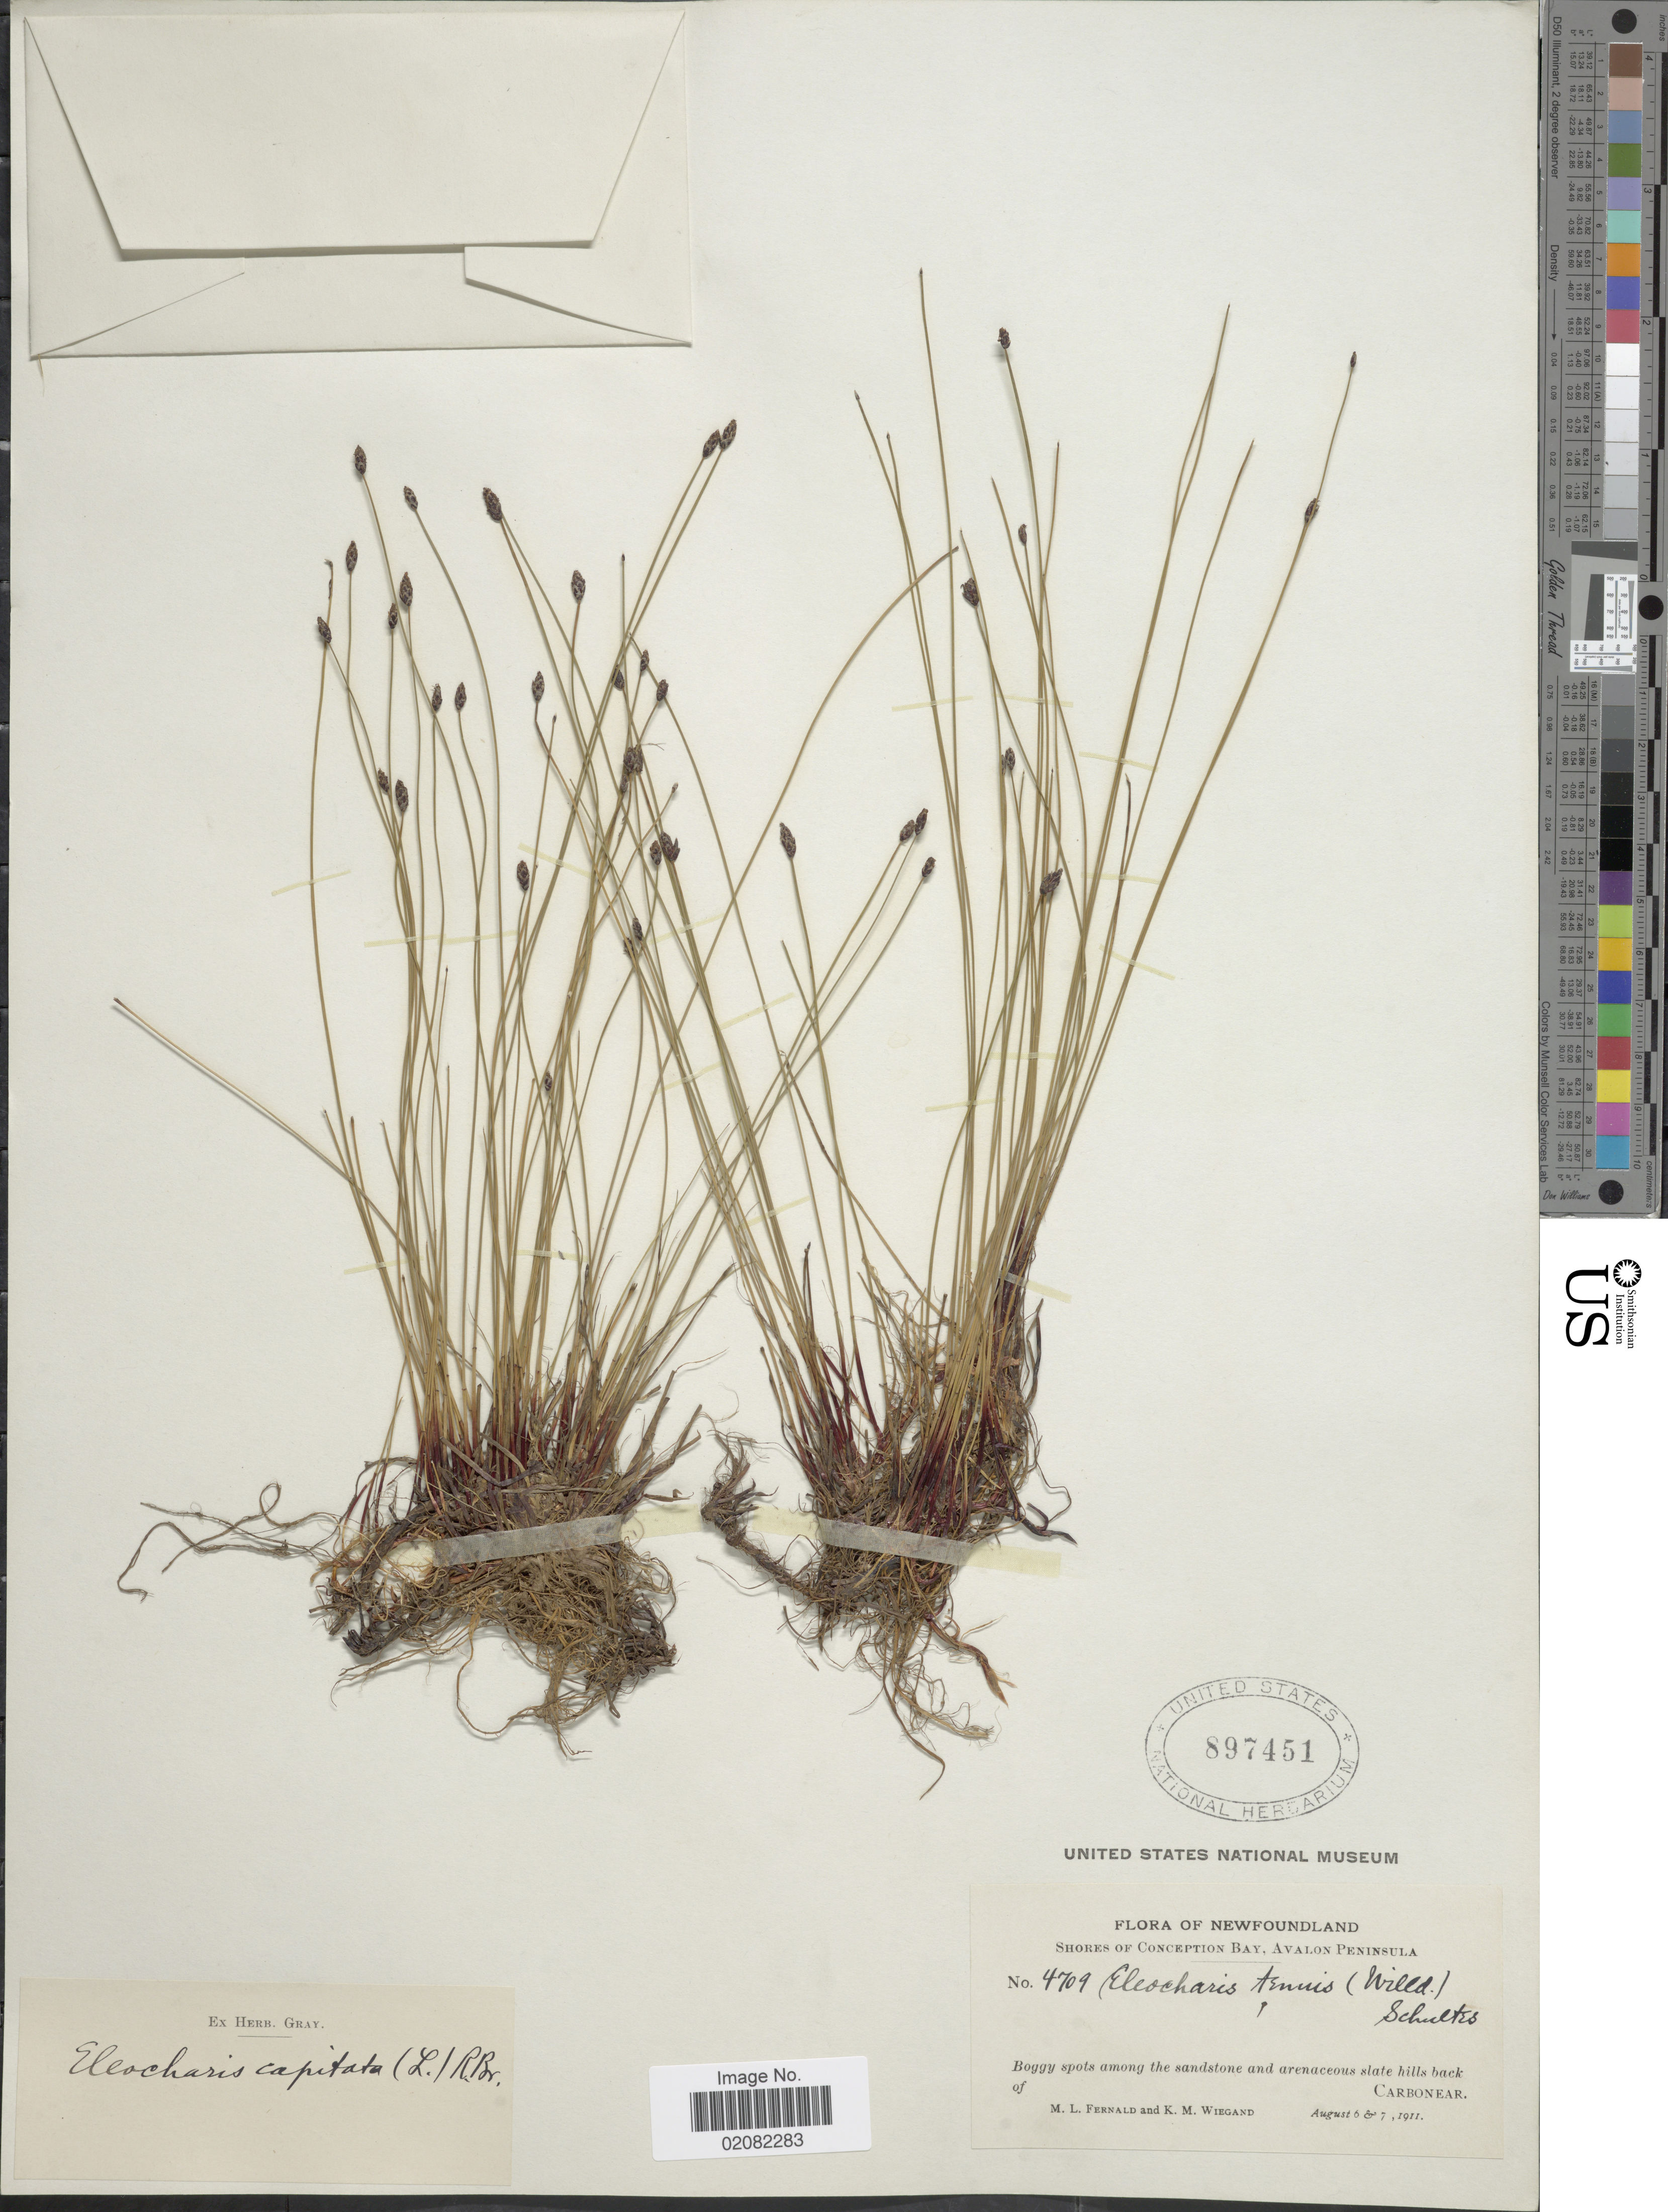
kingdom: Plantae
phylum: Tracheophyta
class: Liliopsida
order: Poales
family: Cyperaceae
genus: Eleocharis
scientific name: Eleocharis elliptica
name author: Kunth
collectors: M. L. Fernald & K. M. Wiegand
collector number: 4709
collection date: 1911-08-06/1911-08-07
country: Canada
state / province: Newfoundland and Labrador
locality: Shores of Conception Bay, Avalon Peninsula, Carbonear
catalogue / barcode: US 897451